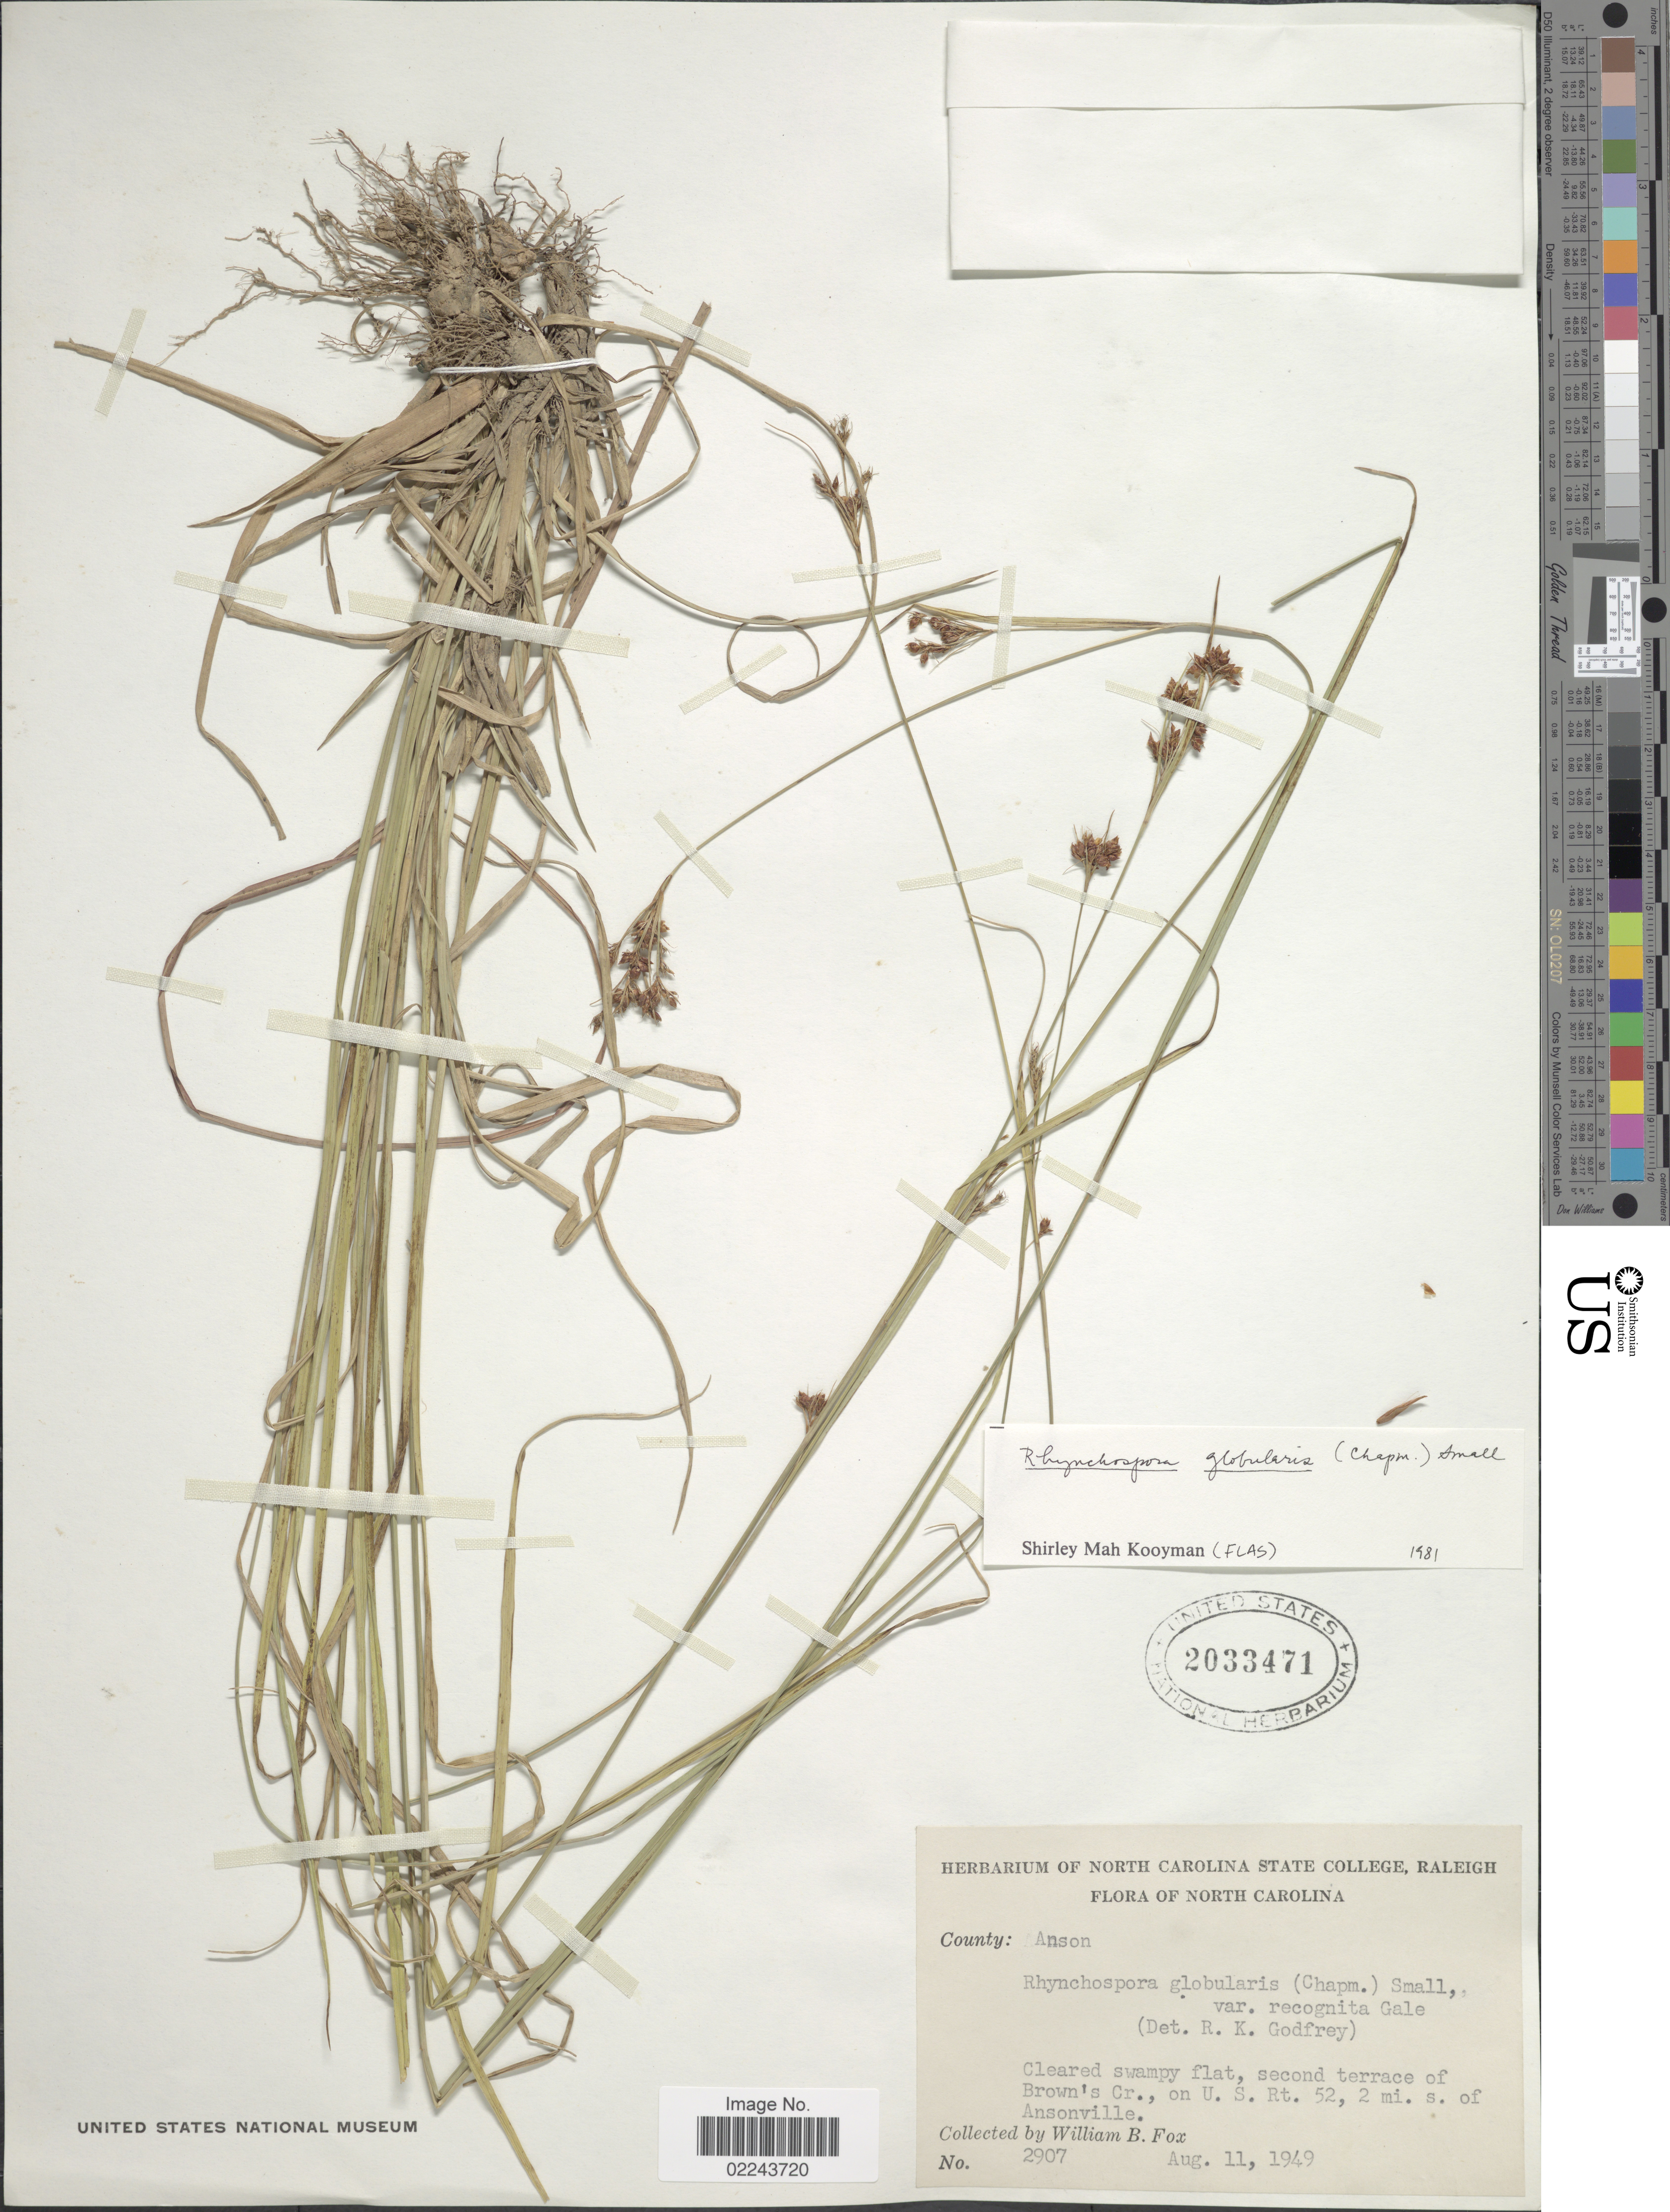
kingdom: Plantae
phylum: Tracheophyta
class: Liliopsida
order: Poales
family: Cyperaceae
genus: Rhynchospora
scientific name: Rhynchospora globularis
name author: (Chapm.) Small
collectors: W. Fox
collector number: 2907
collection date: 1949-08-11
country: United States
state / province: North Carolina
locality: Second terrace of Brown's Cr., on U.S. Rt. 52, 2 mi s of Ansonville, County Anson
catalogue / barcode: US 2033471